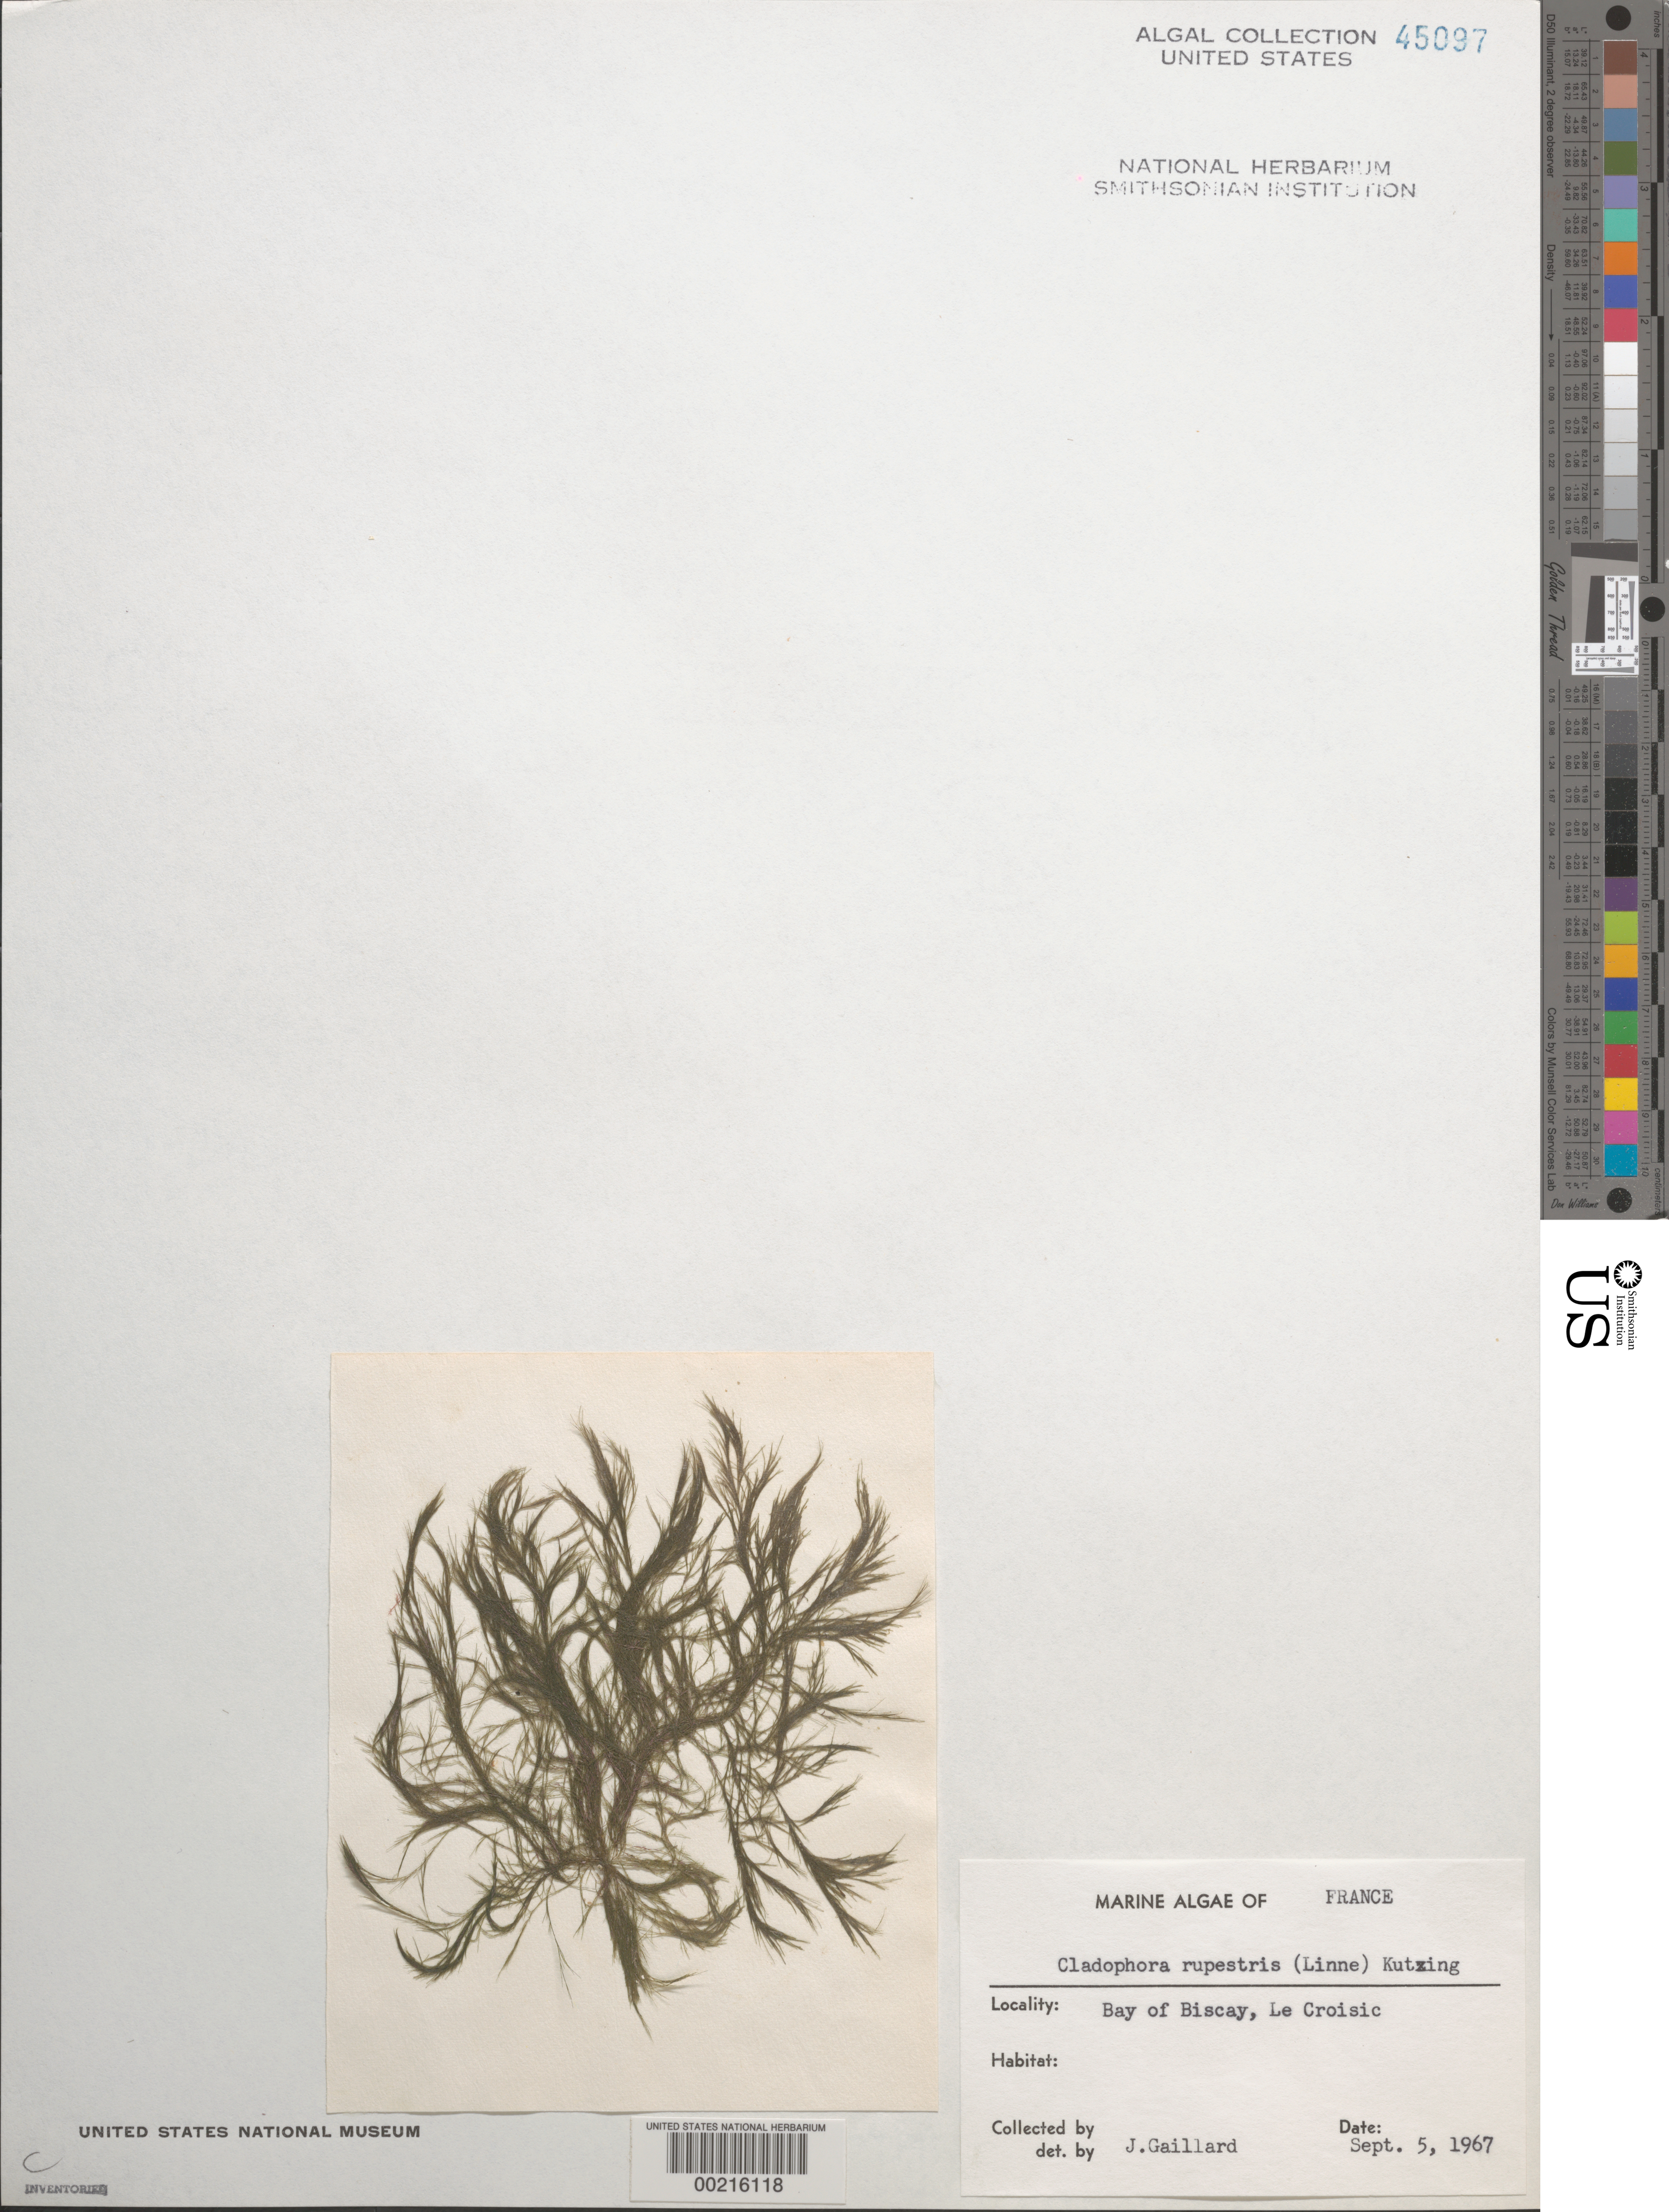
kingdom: Plantae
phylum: Chlorophyta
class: Ulvophyceae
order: Cladophorales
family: Cladophoraceae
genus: Cladophora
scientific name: Cladophora rupestris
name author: (Roth) Kütz.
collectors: J. Gaillard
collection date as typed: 05 Sep 1967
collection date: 1967-09-05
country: France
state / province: Pays de la Loire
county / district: Loire-Atlantique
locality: Bay of Biscay, Le Croisic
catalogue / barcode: US 45097